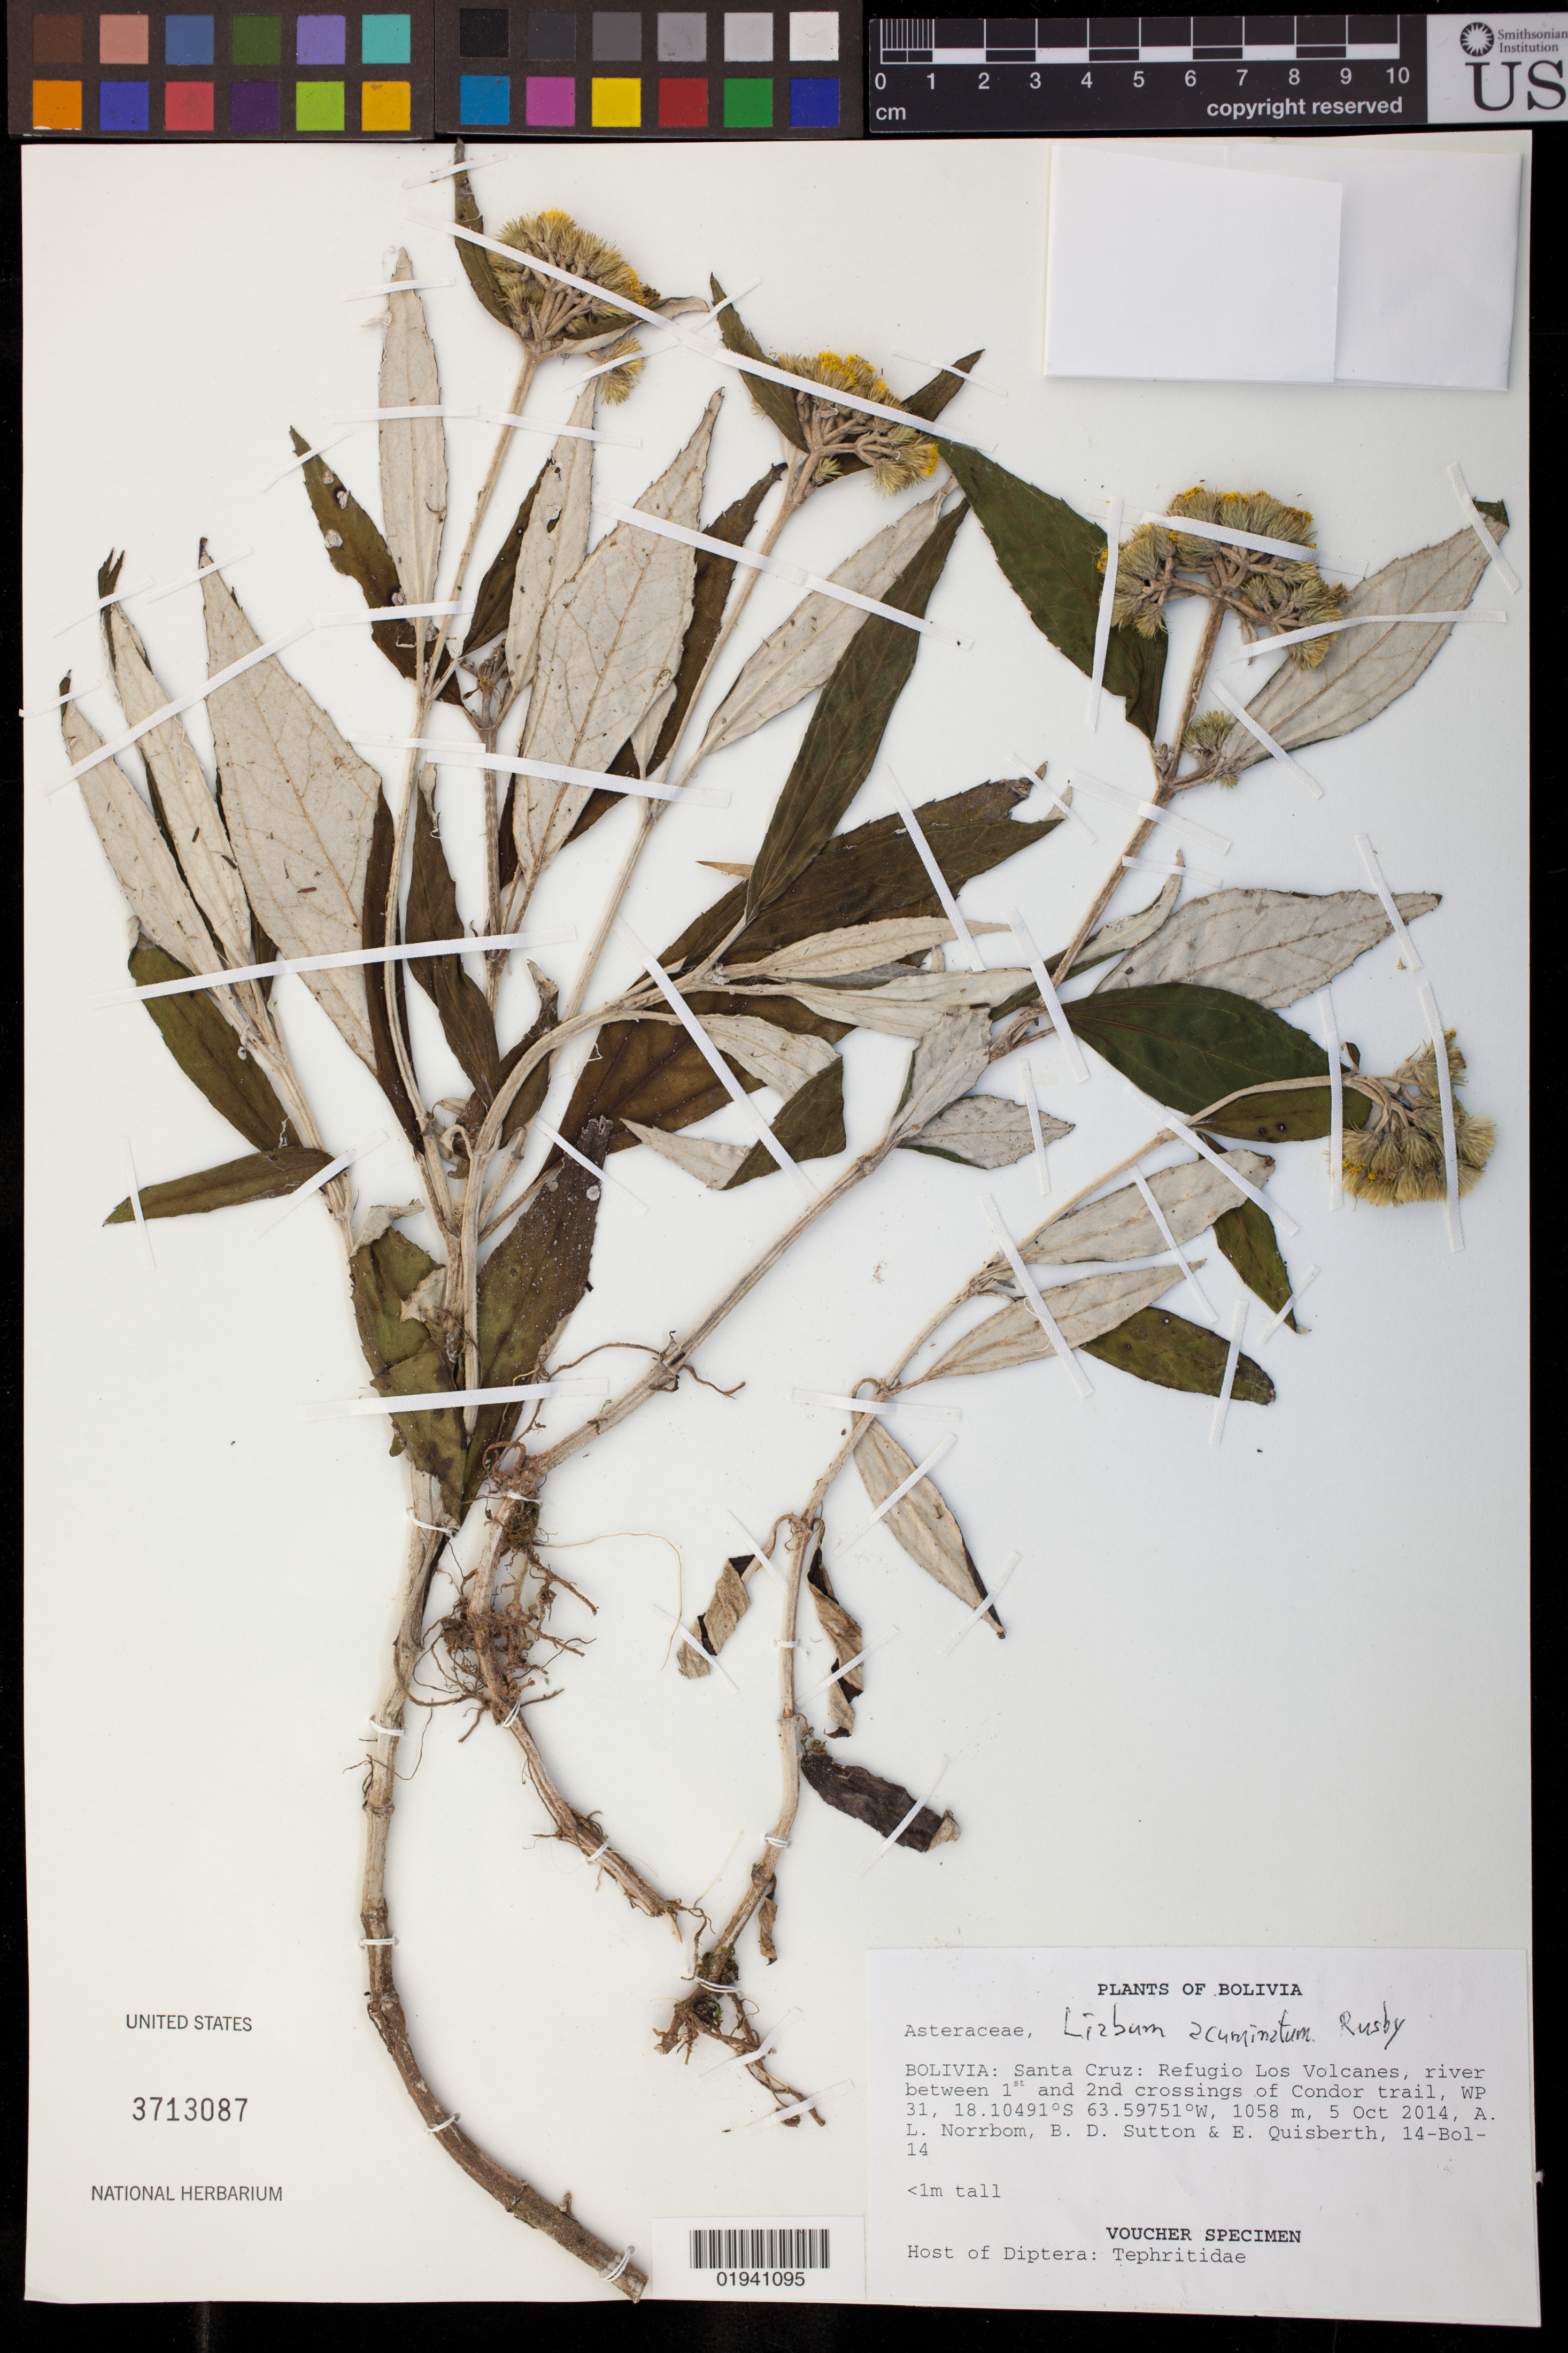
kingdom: Plantae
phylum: Tracheophyta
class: Magnoliopsida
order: Asterales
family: Asteraceae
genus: Liabum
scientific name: Liabum acuminatum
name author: Rusby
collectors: A. L. Norrbom, B. Sutton & E. Quisberth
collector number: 14-Bol-14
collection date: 2014-10-05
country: Bolivia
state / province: Santa Cruz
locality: Refugio Los Volcanes, river between 1st and 2nd crossings of Condor trail.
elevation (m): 1058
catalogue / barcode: US 3713087